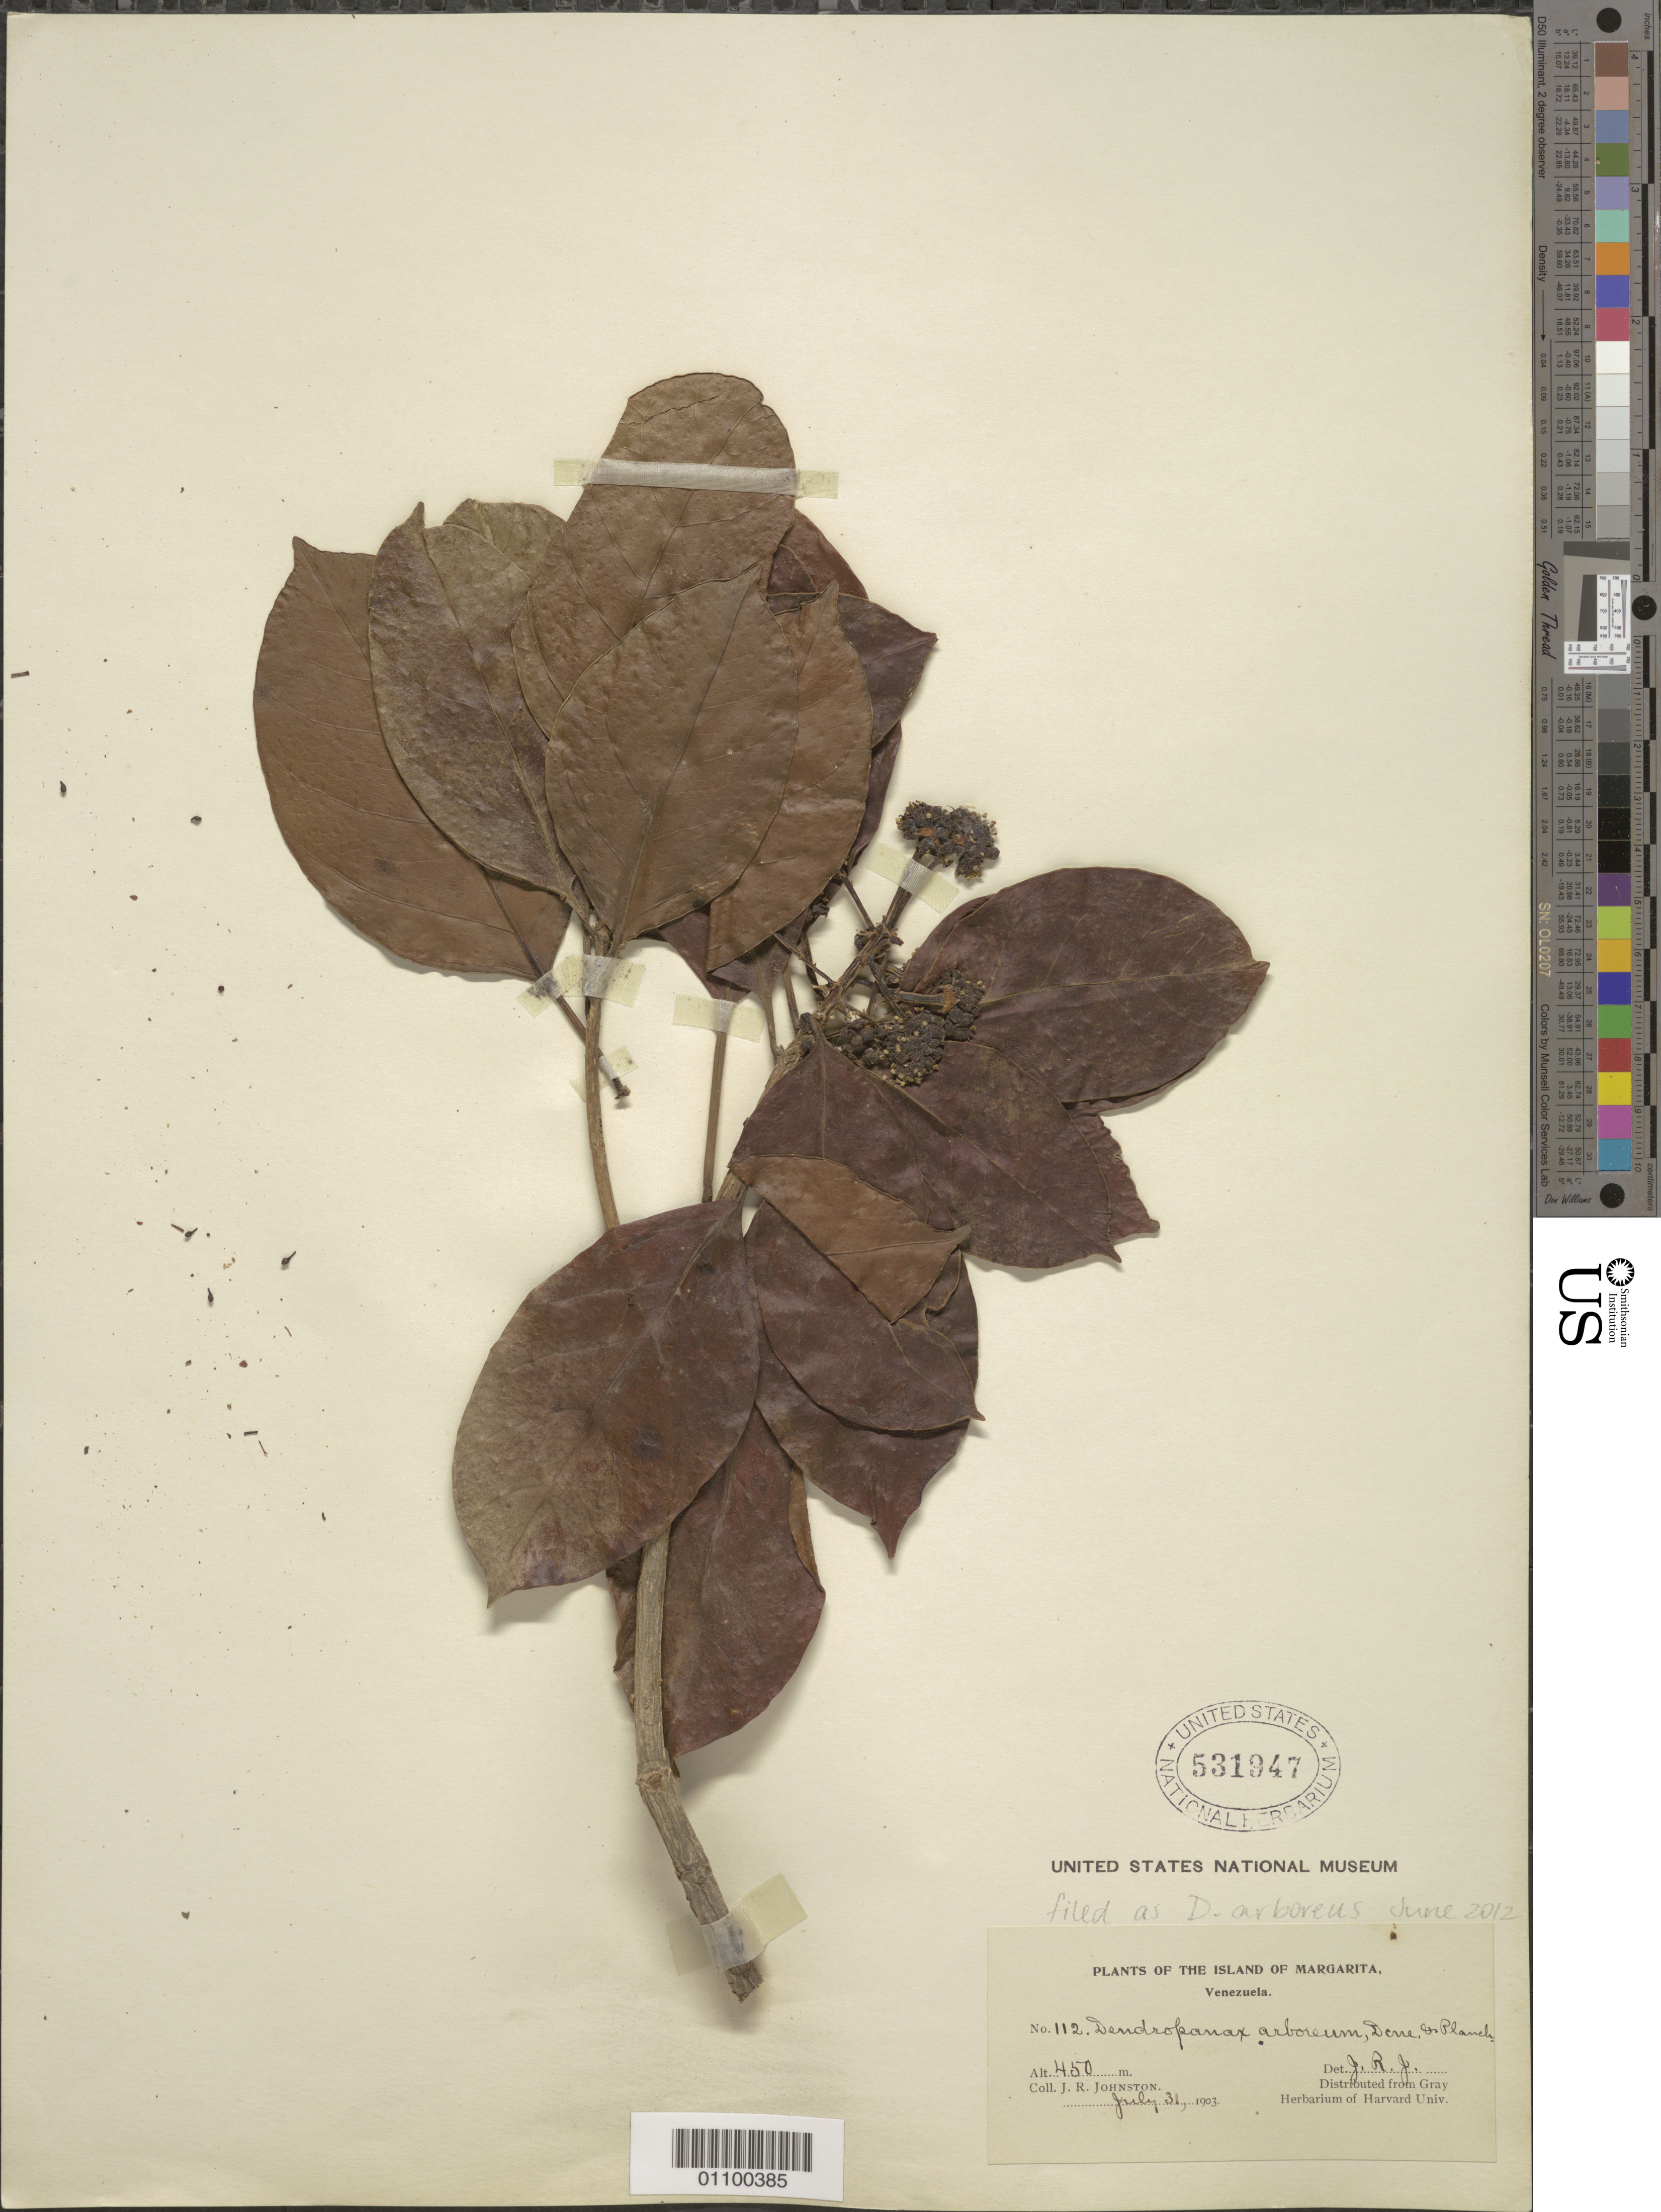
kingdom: Plantae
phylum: Tracheophyta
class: Magnoliopsida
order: Apiales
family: Araliaceae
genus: Dendropanax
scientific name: Dendropanax arboreus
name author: (L.) Decne. & Planch.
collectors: J. Johnston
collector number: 112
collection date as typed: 31 Jul 1903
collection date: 1903-07-31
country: Venezuela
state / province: Nueva Esparta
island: Margarita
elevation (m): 450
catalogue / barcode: US 531947